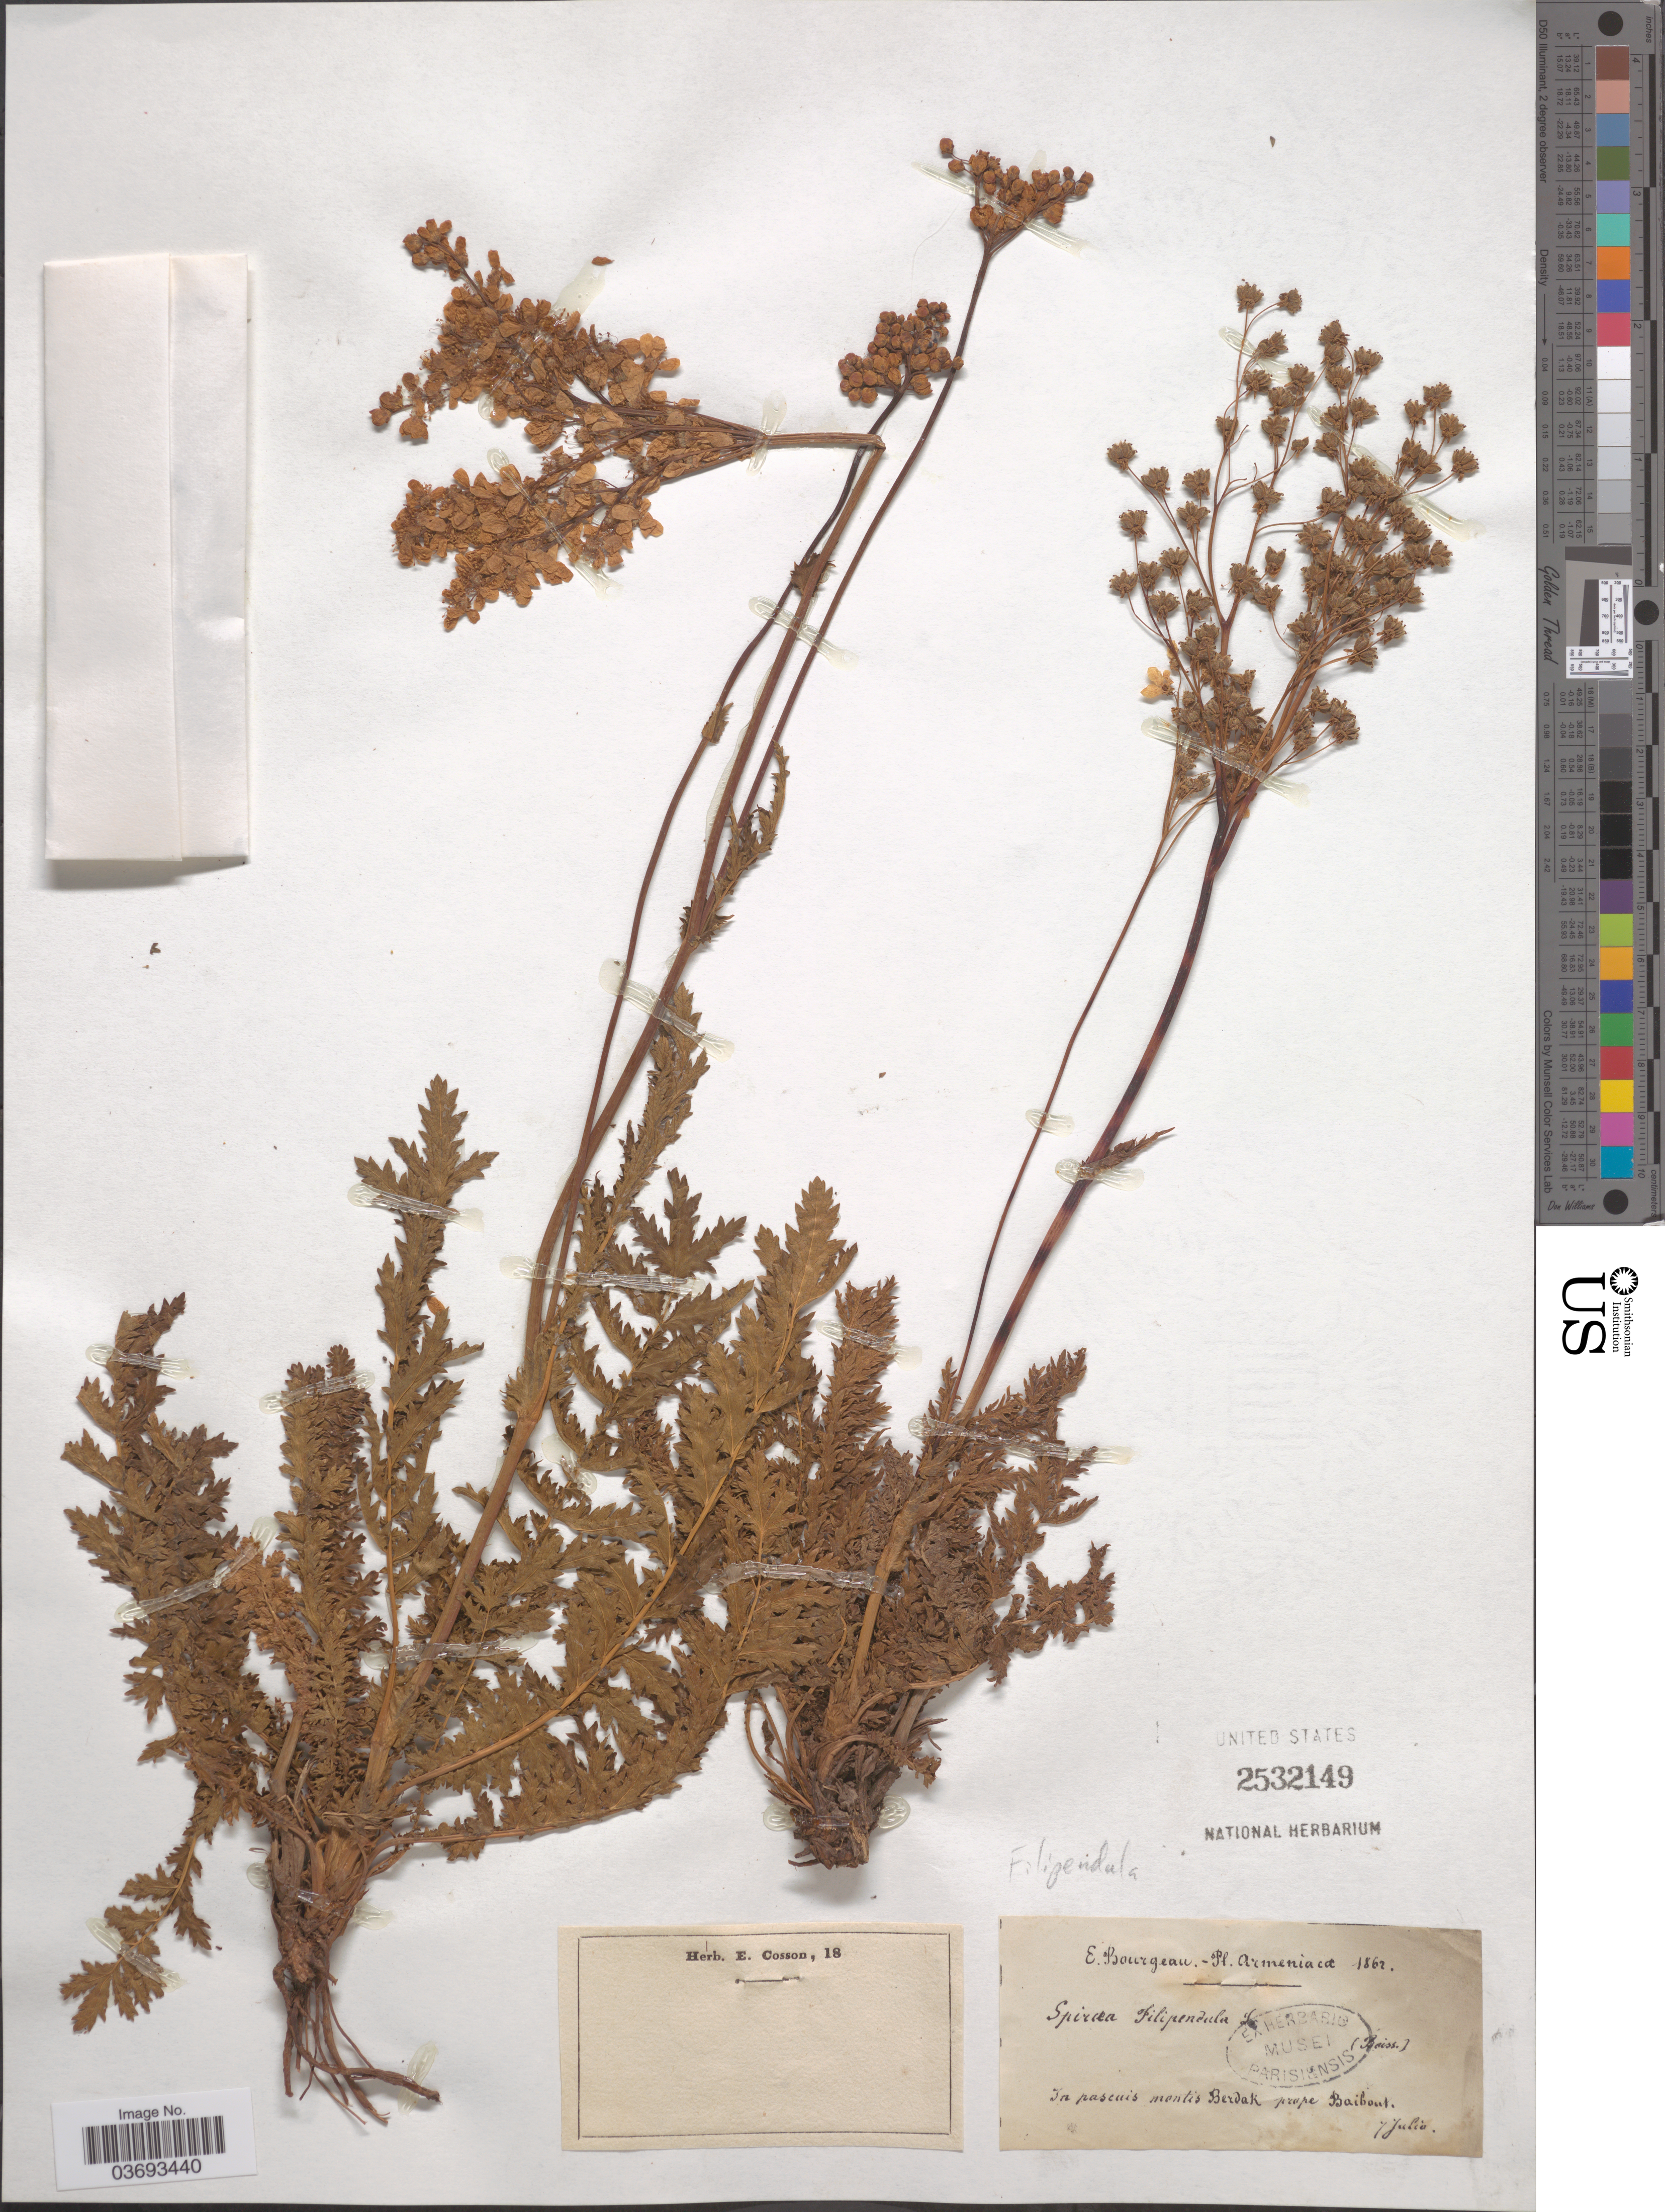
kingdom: Plantae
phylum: Tracheophyta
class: Magnoliopsida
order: Rosales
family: Rosaceae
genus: Spiraea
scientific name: Spiraea filipendula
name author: L.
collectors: E. Bourgeau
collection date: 1862-07-07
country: Armenia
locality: In pascuis montis Berdak prope Baibout.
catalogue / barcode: US 2532149